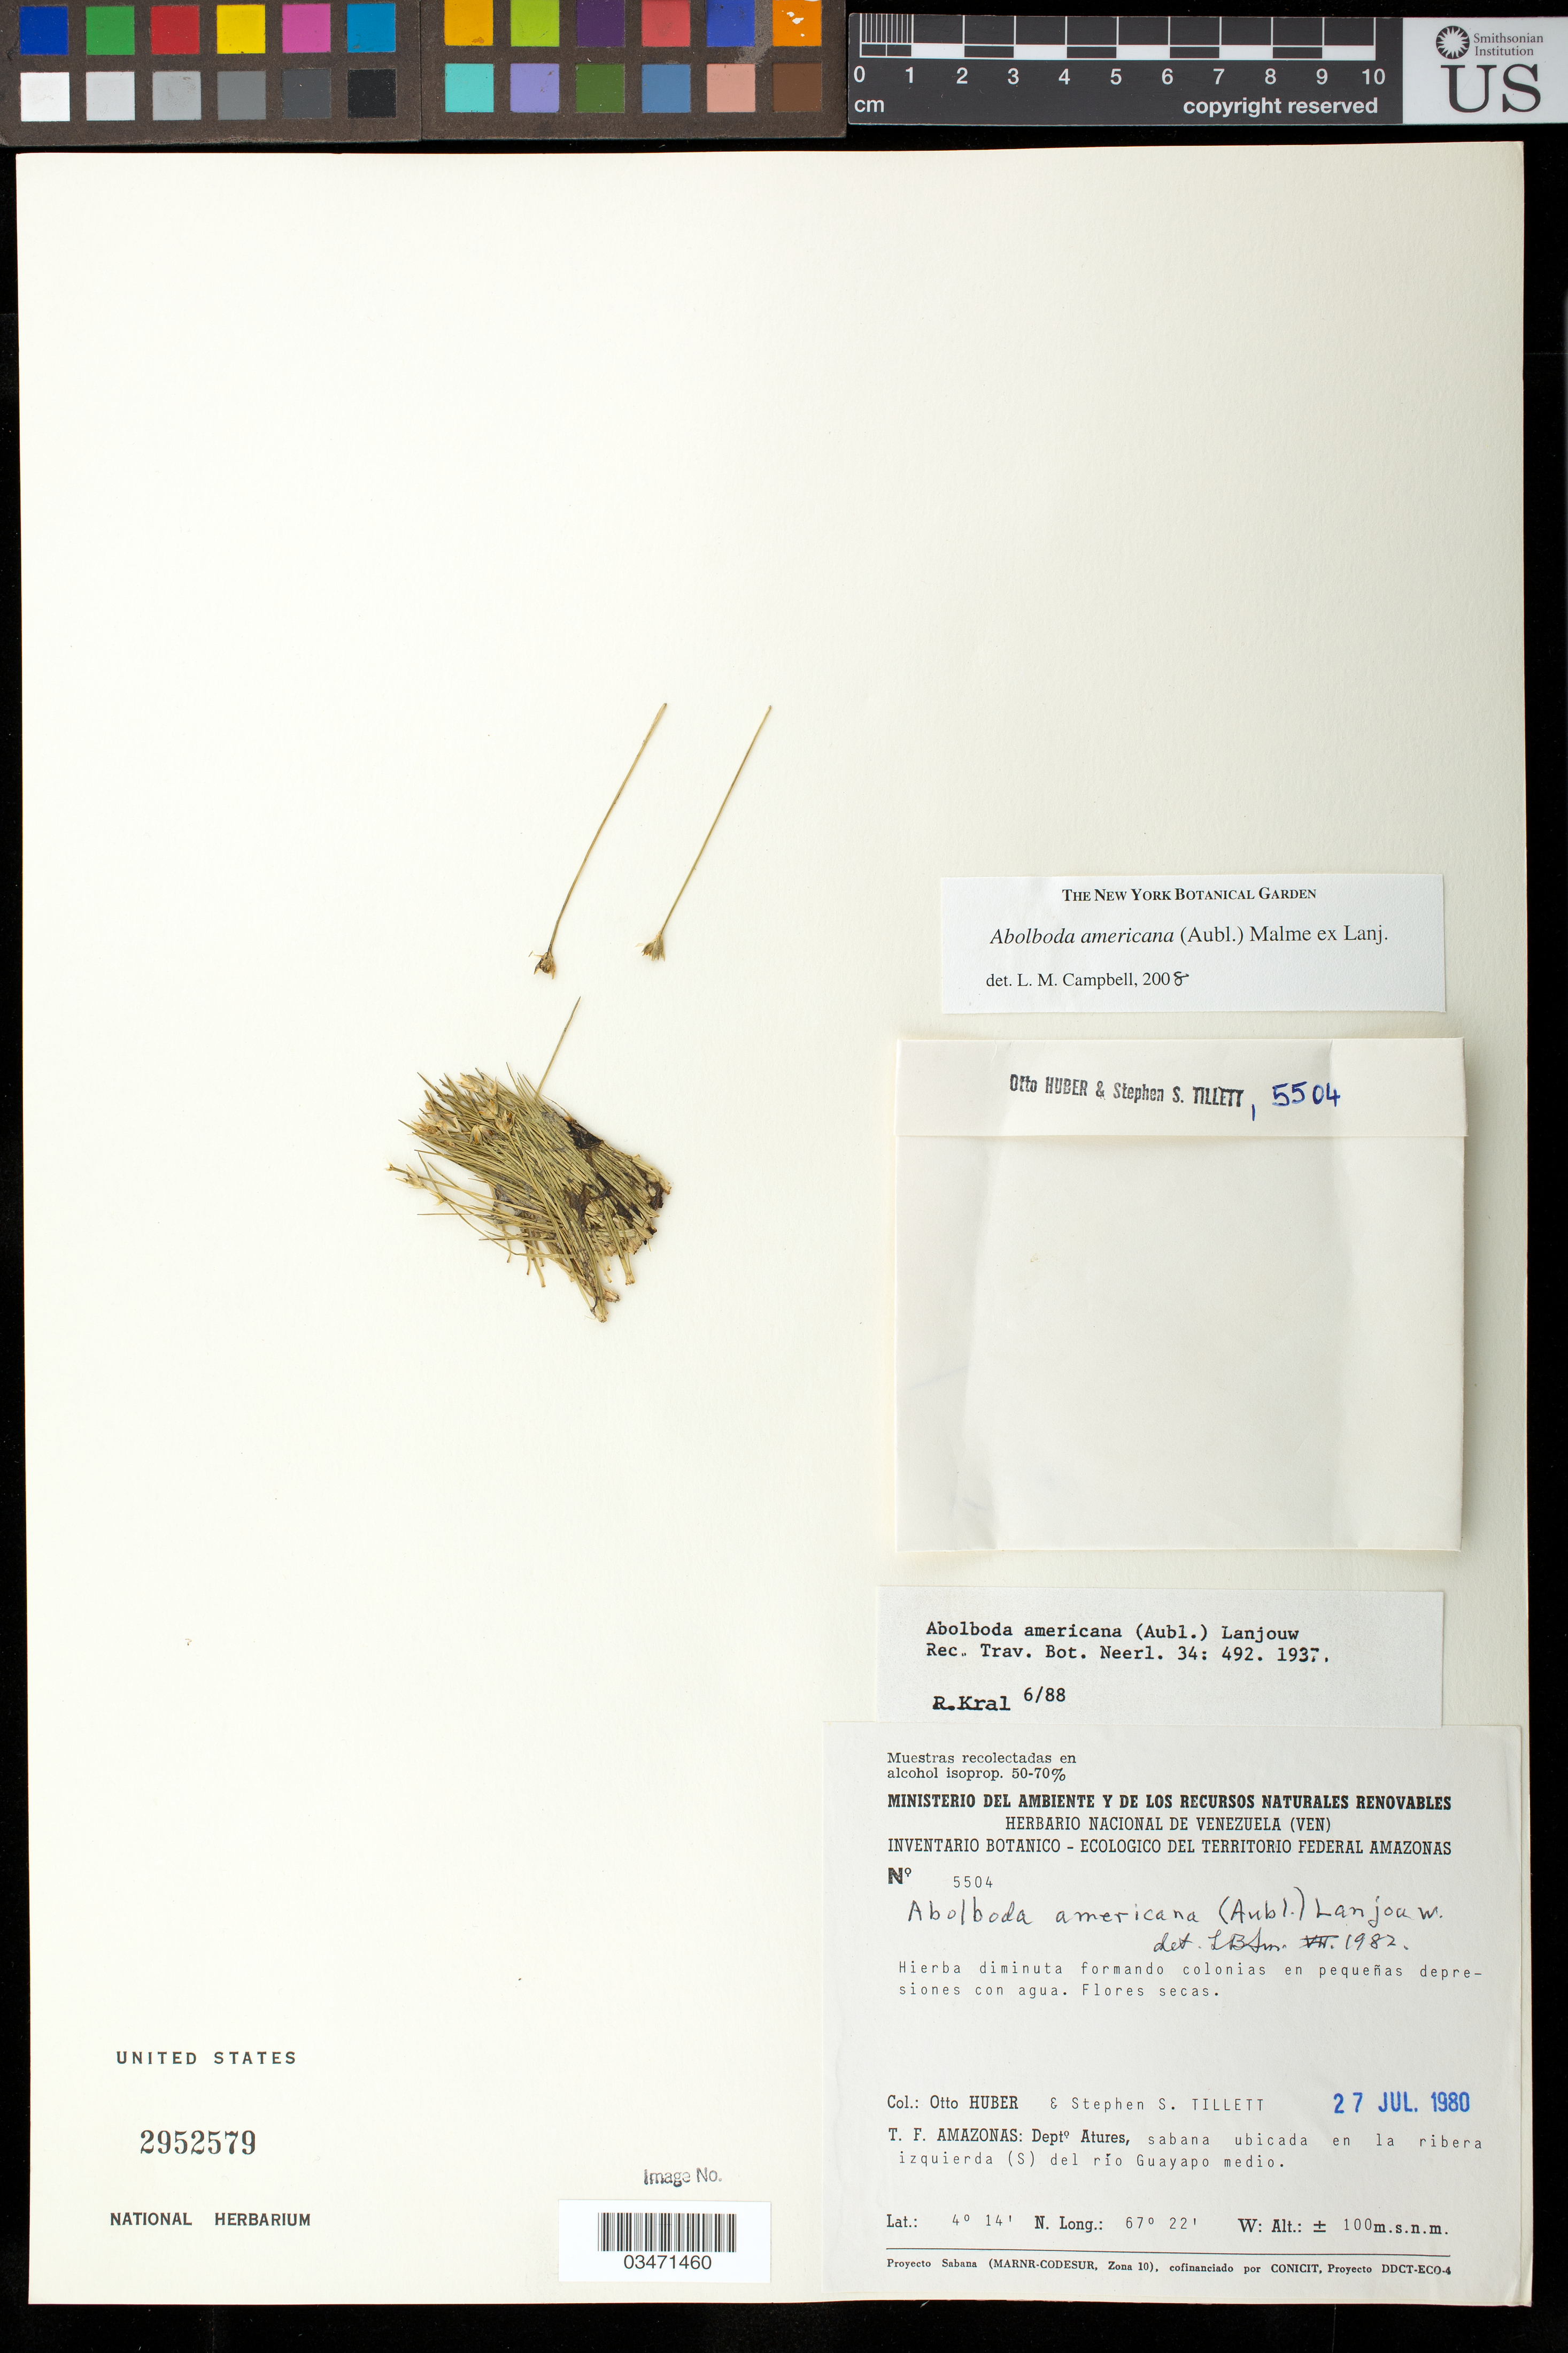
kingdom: Plantae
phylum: Tracheophyta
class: Liliopsida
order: Poales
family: Xyridaceae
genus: Abolboda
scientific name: Abolboda americana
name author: (Aubl.) Lanj.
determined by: Campbell, L. M.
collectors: O. Huber & S. S. Tillett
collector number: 5504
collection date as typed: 27-Jul-80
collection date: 1980-07-27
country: Venezuela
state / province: Amazonas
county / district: Atures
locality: Río Guayapo medio, en la ribera izquierda (S)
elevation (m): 100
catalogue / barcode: US 2952579